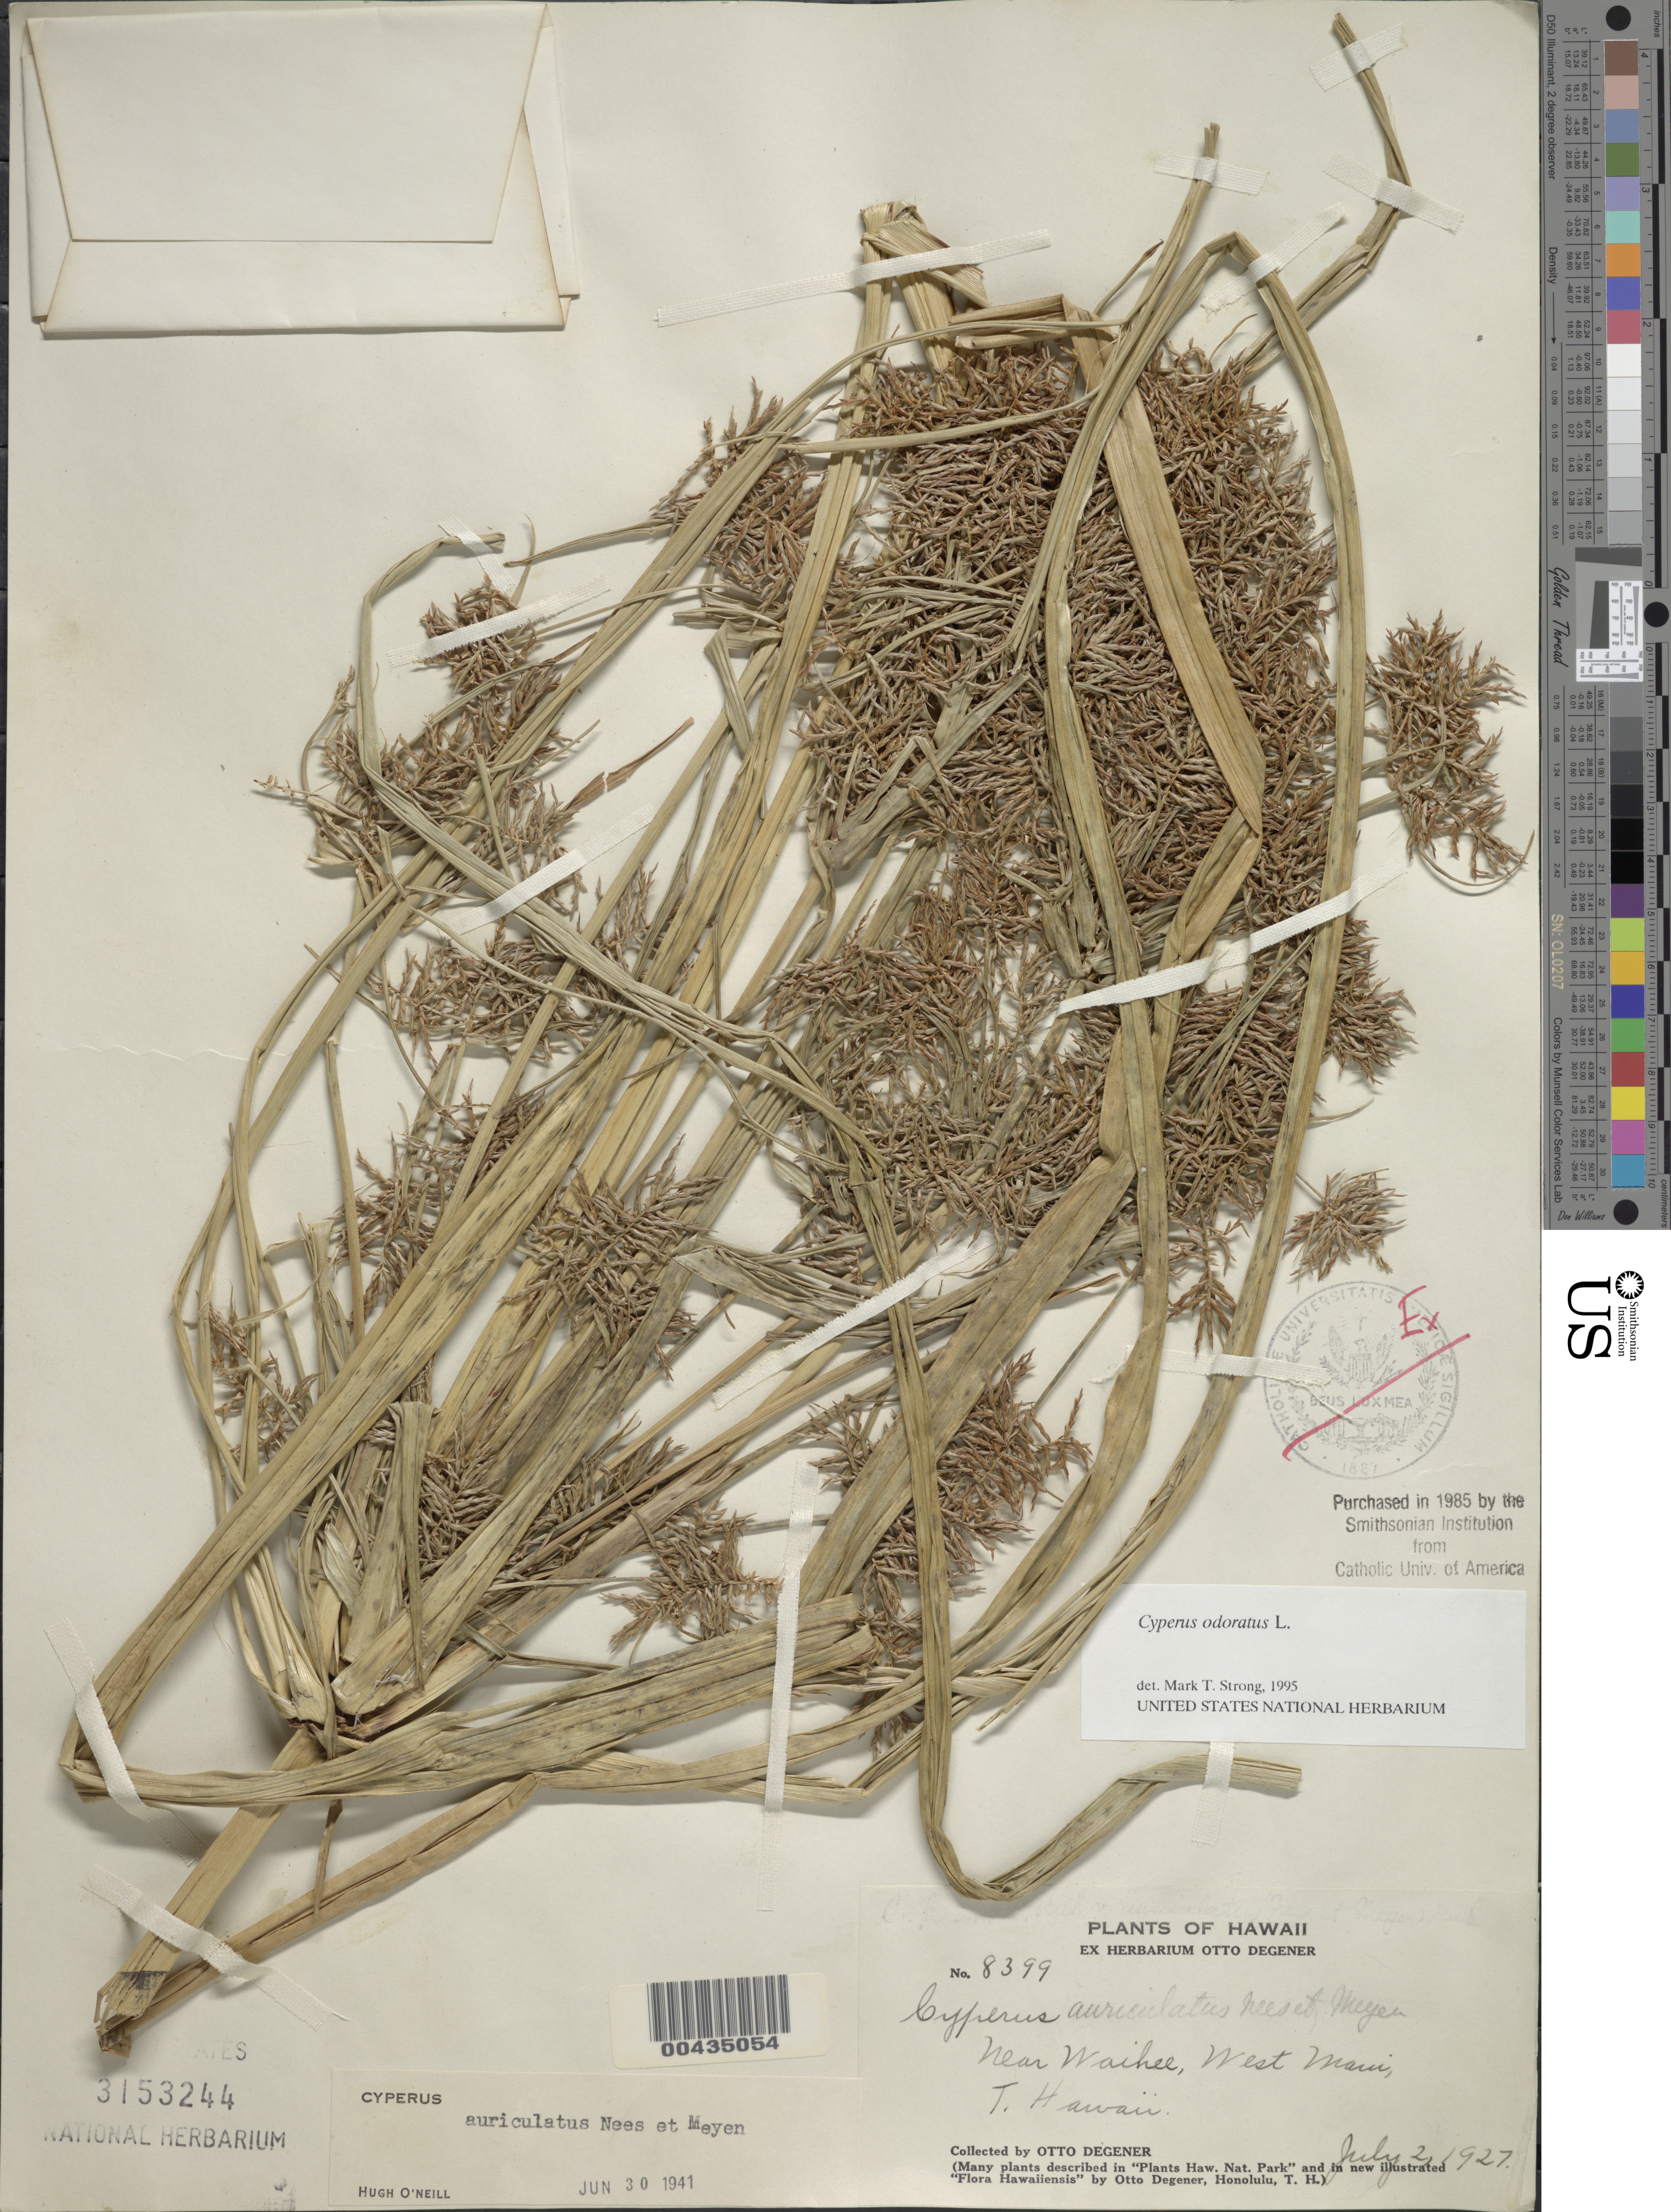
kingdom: Plantae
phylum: Tracheophyta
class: Liliopsida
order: Poales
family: Cyperaceae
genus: Cyperus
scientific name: Cyperus prescottianus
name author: Hook. & Arn.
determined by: Wagner, W. L., (BOT), Smithsonian Institution - National Museum of Natural History (UNITED STATES)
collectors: O. Degener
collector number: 8399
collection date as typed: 2 Jul 1927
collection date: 1927-07-02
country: United States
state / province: Hawaii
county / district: Maui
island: Maui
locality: Near Waihee, West Maui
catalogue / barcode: US 3153244